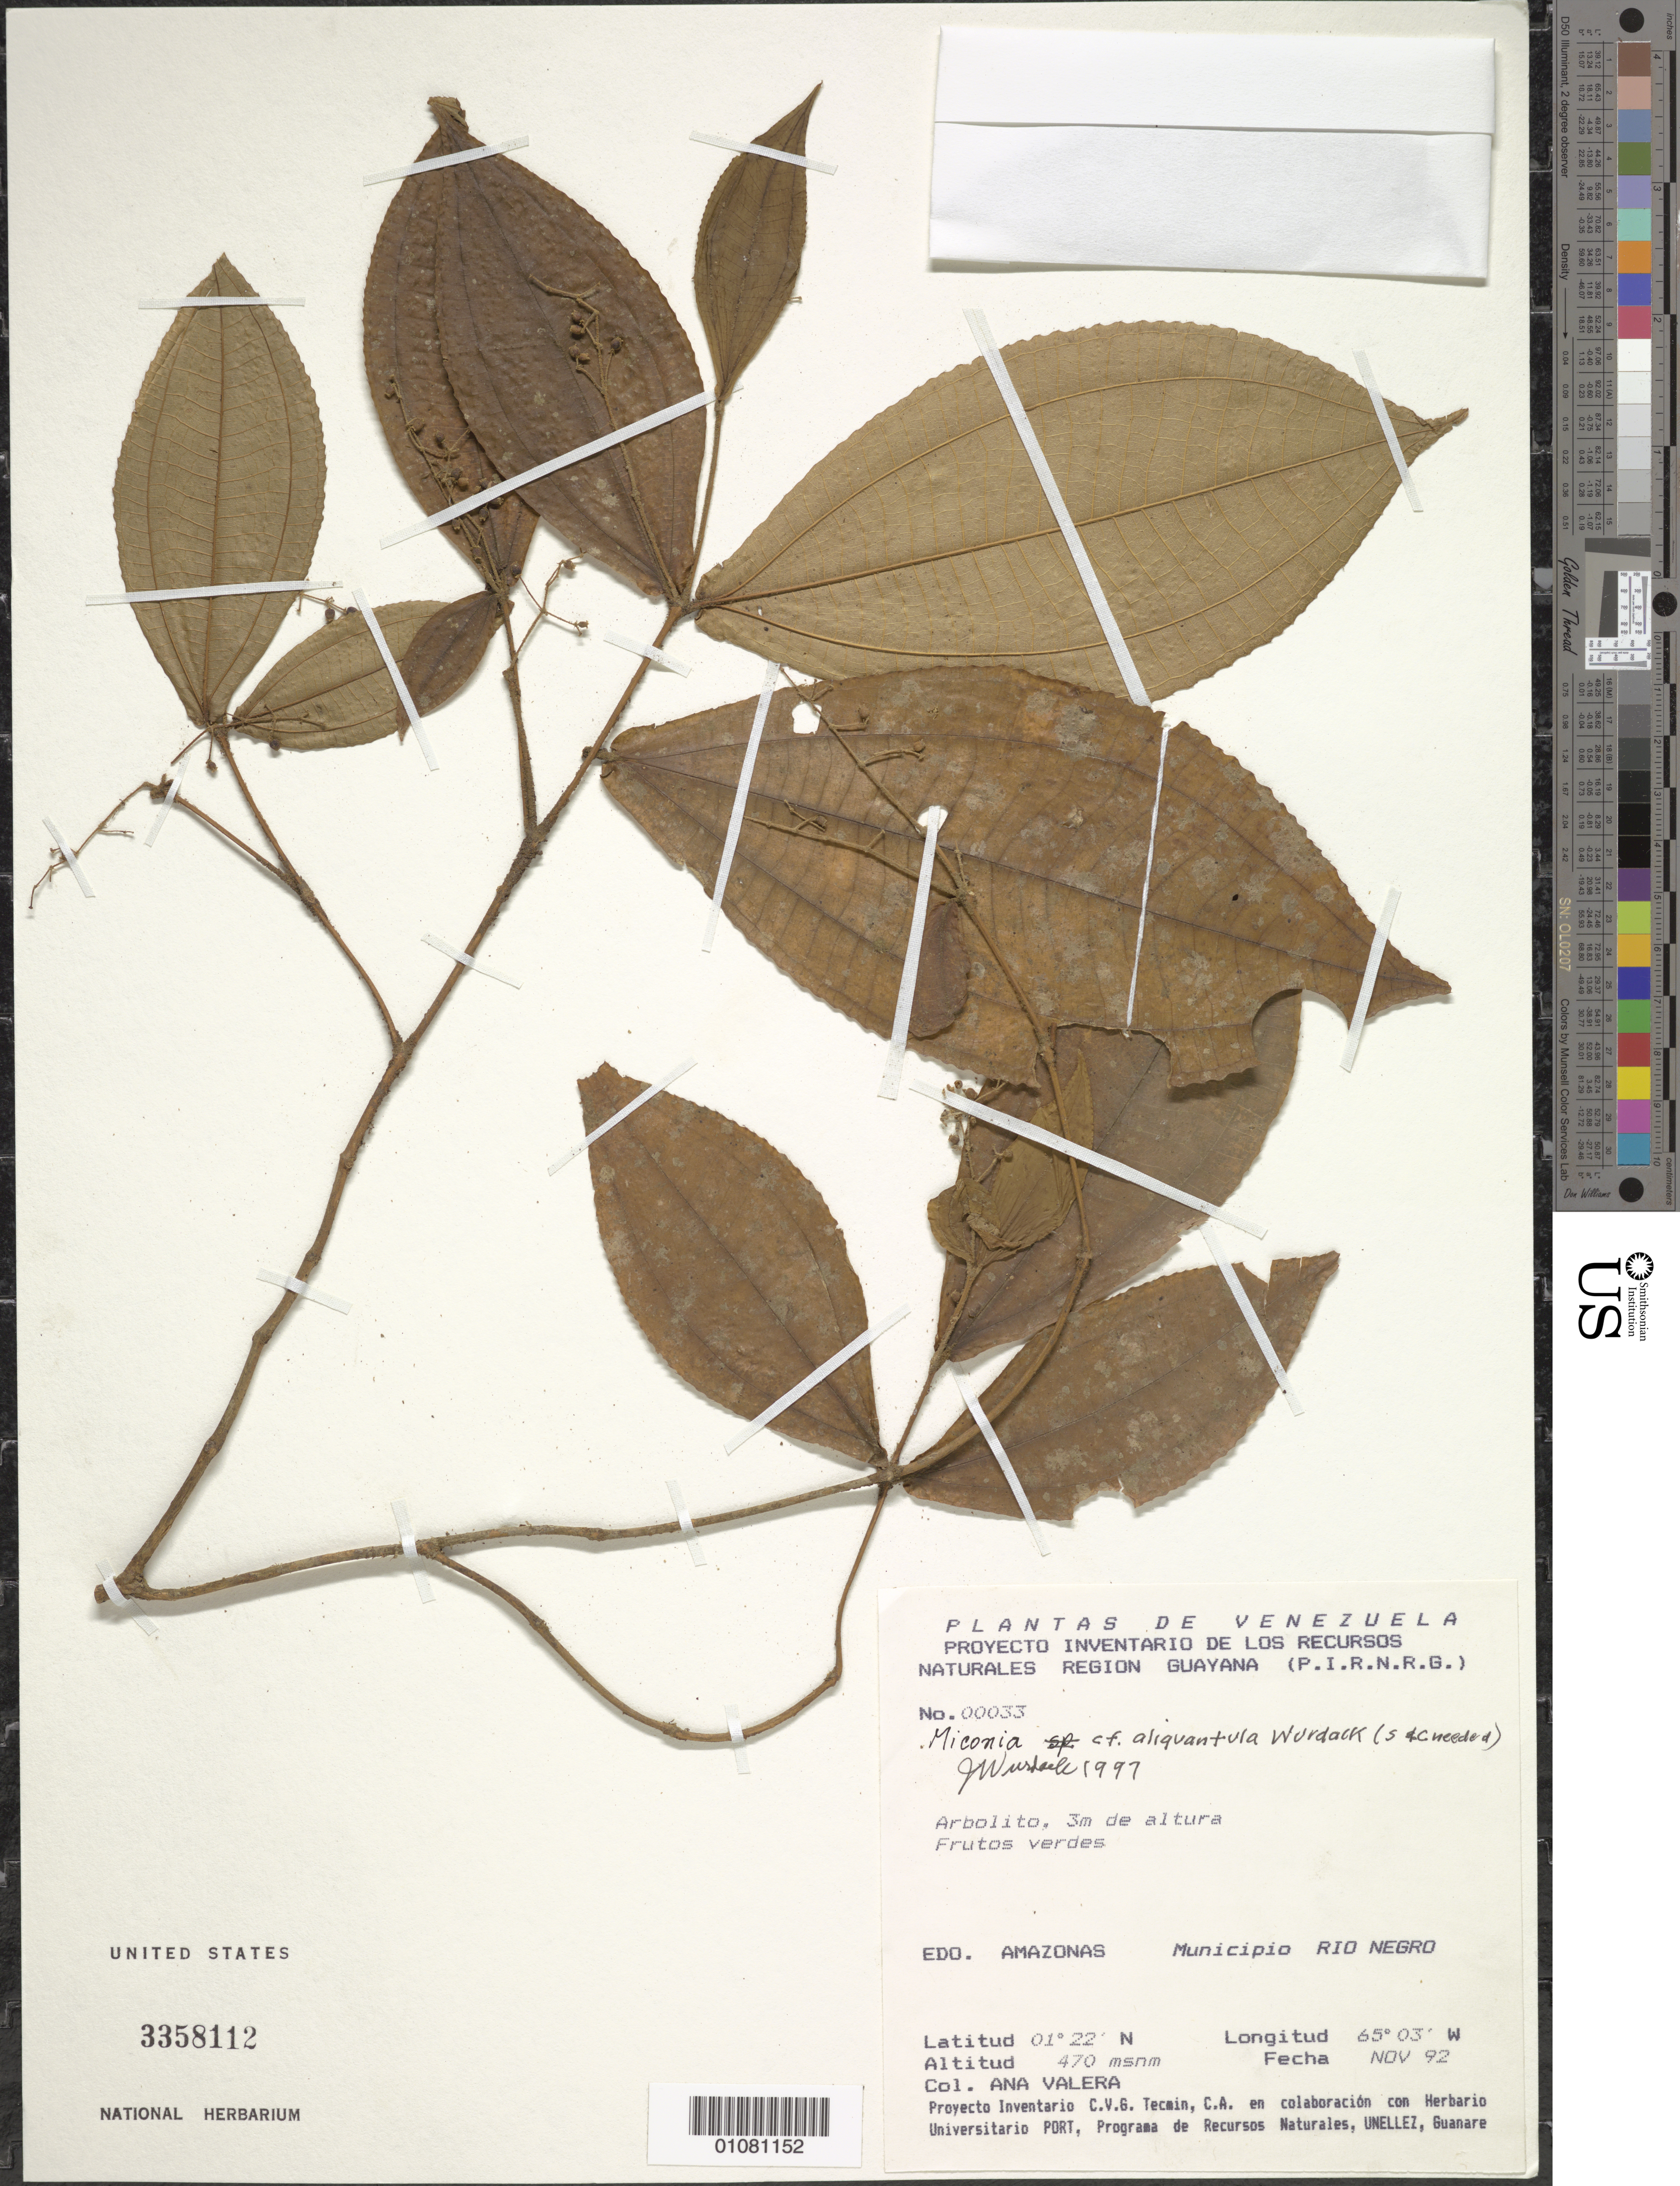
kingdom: Plantae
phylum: Tracheophyta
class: Magnoliopsida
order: Myrtales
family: Melastomataceae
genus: Miconia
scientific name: Miconia aliquantula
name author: Wurdack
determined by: Wurdack, John J., (US), US (UNITED STATES)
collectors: A. Valera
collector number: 33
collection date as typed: Nov-92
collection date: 1992-11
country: Venezuela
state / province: Amazonas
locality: Mun. Río Negro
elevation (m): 410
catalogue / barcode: US 3358112